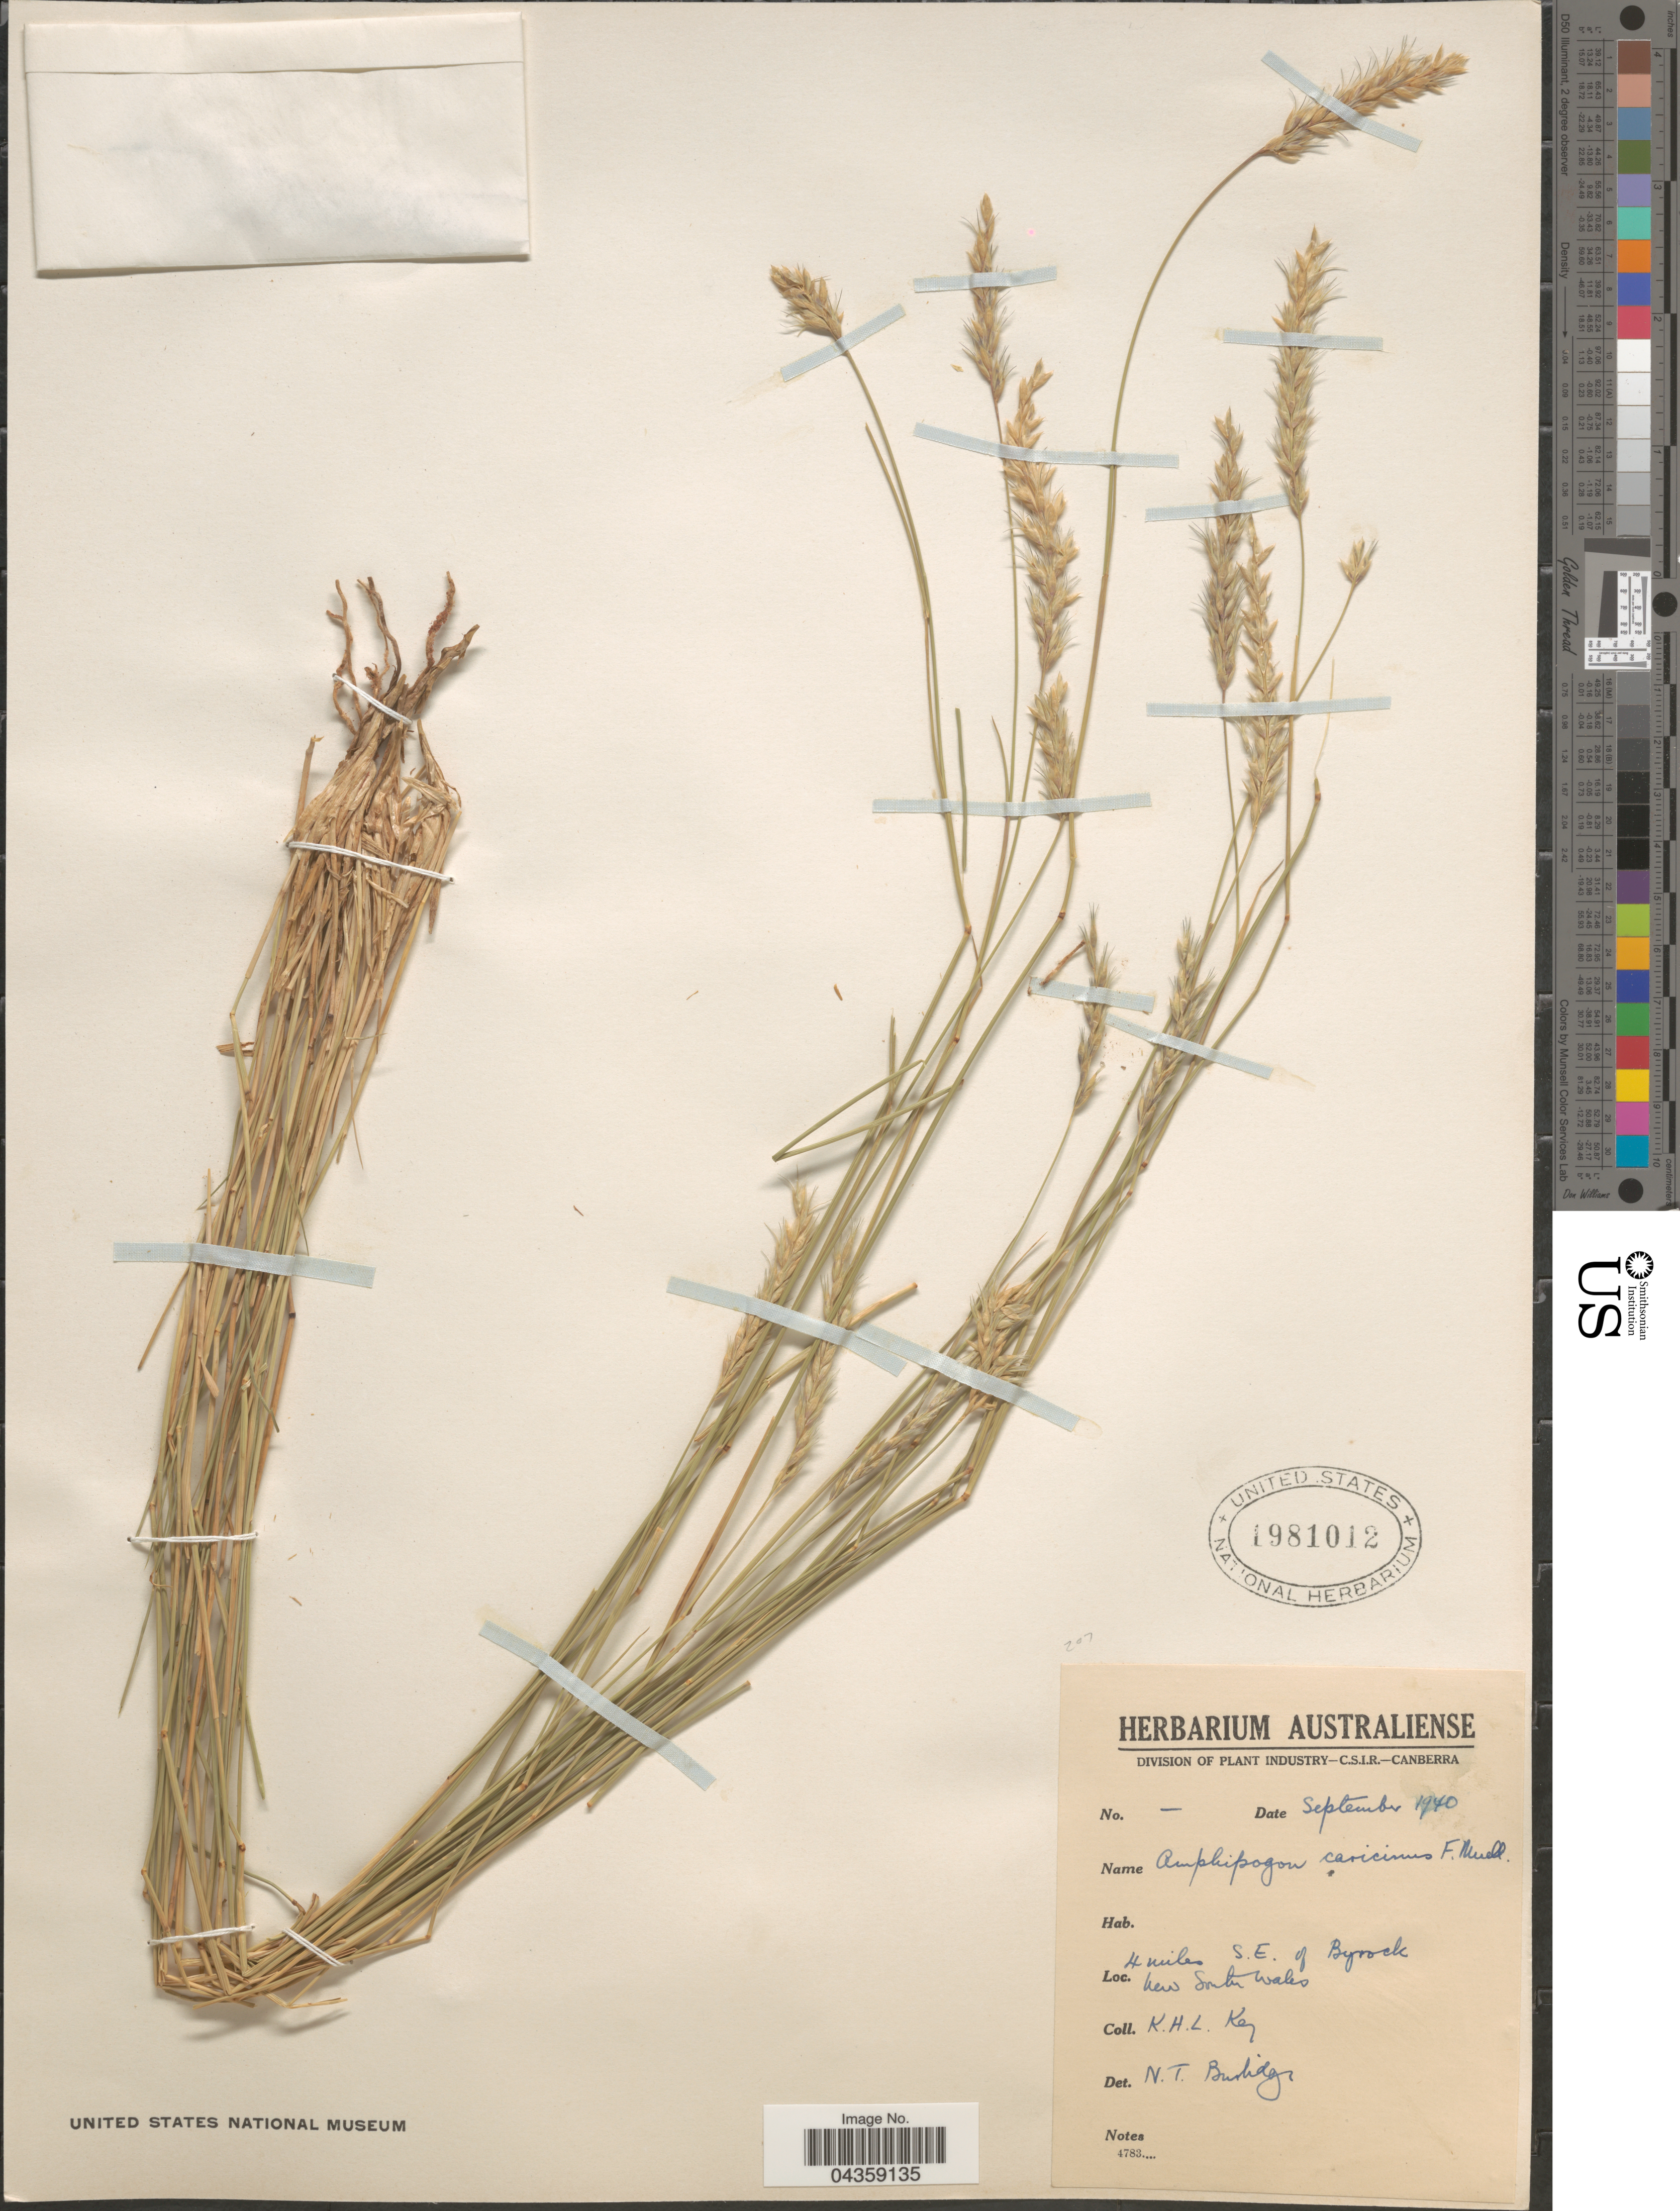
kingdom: Plantae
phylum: Tracheophyta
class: Liliopsida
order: Poales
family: Poaceae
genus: Amphipogon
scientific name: Amphipogon caricinus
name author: F. Muell.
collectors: K. Key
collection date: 1940-09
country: Australia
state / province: New South Wales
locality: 4 miles S.E. of Byrock.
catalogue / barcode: US 1981012